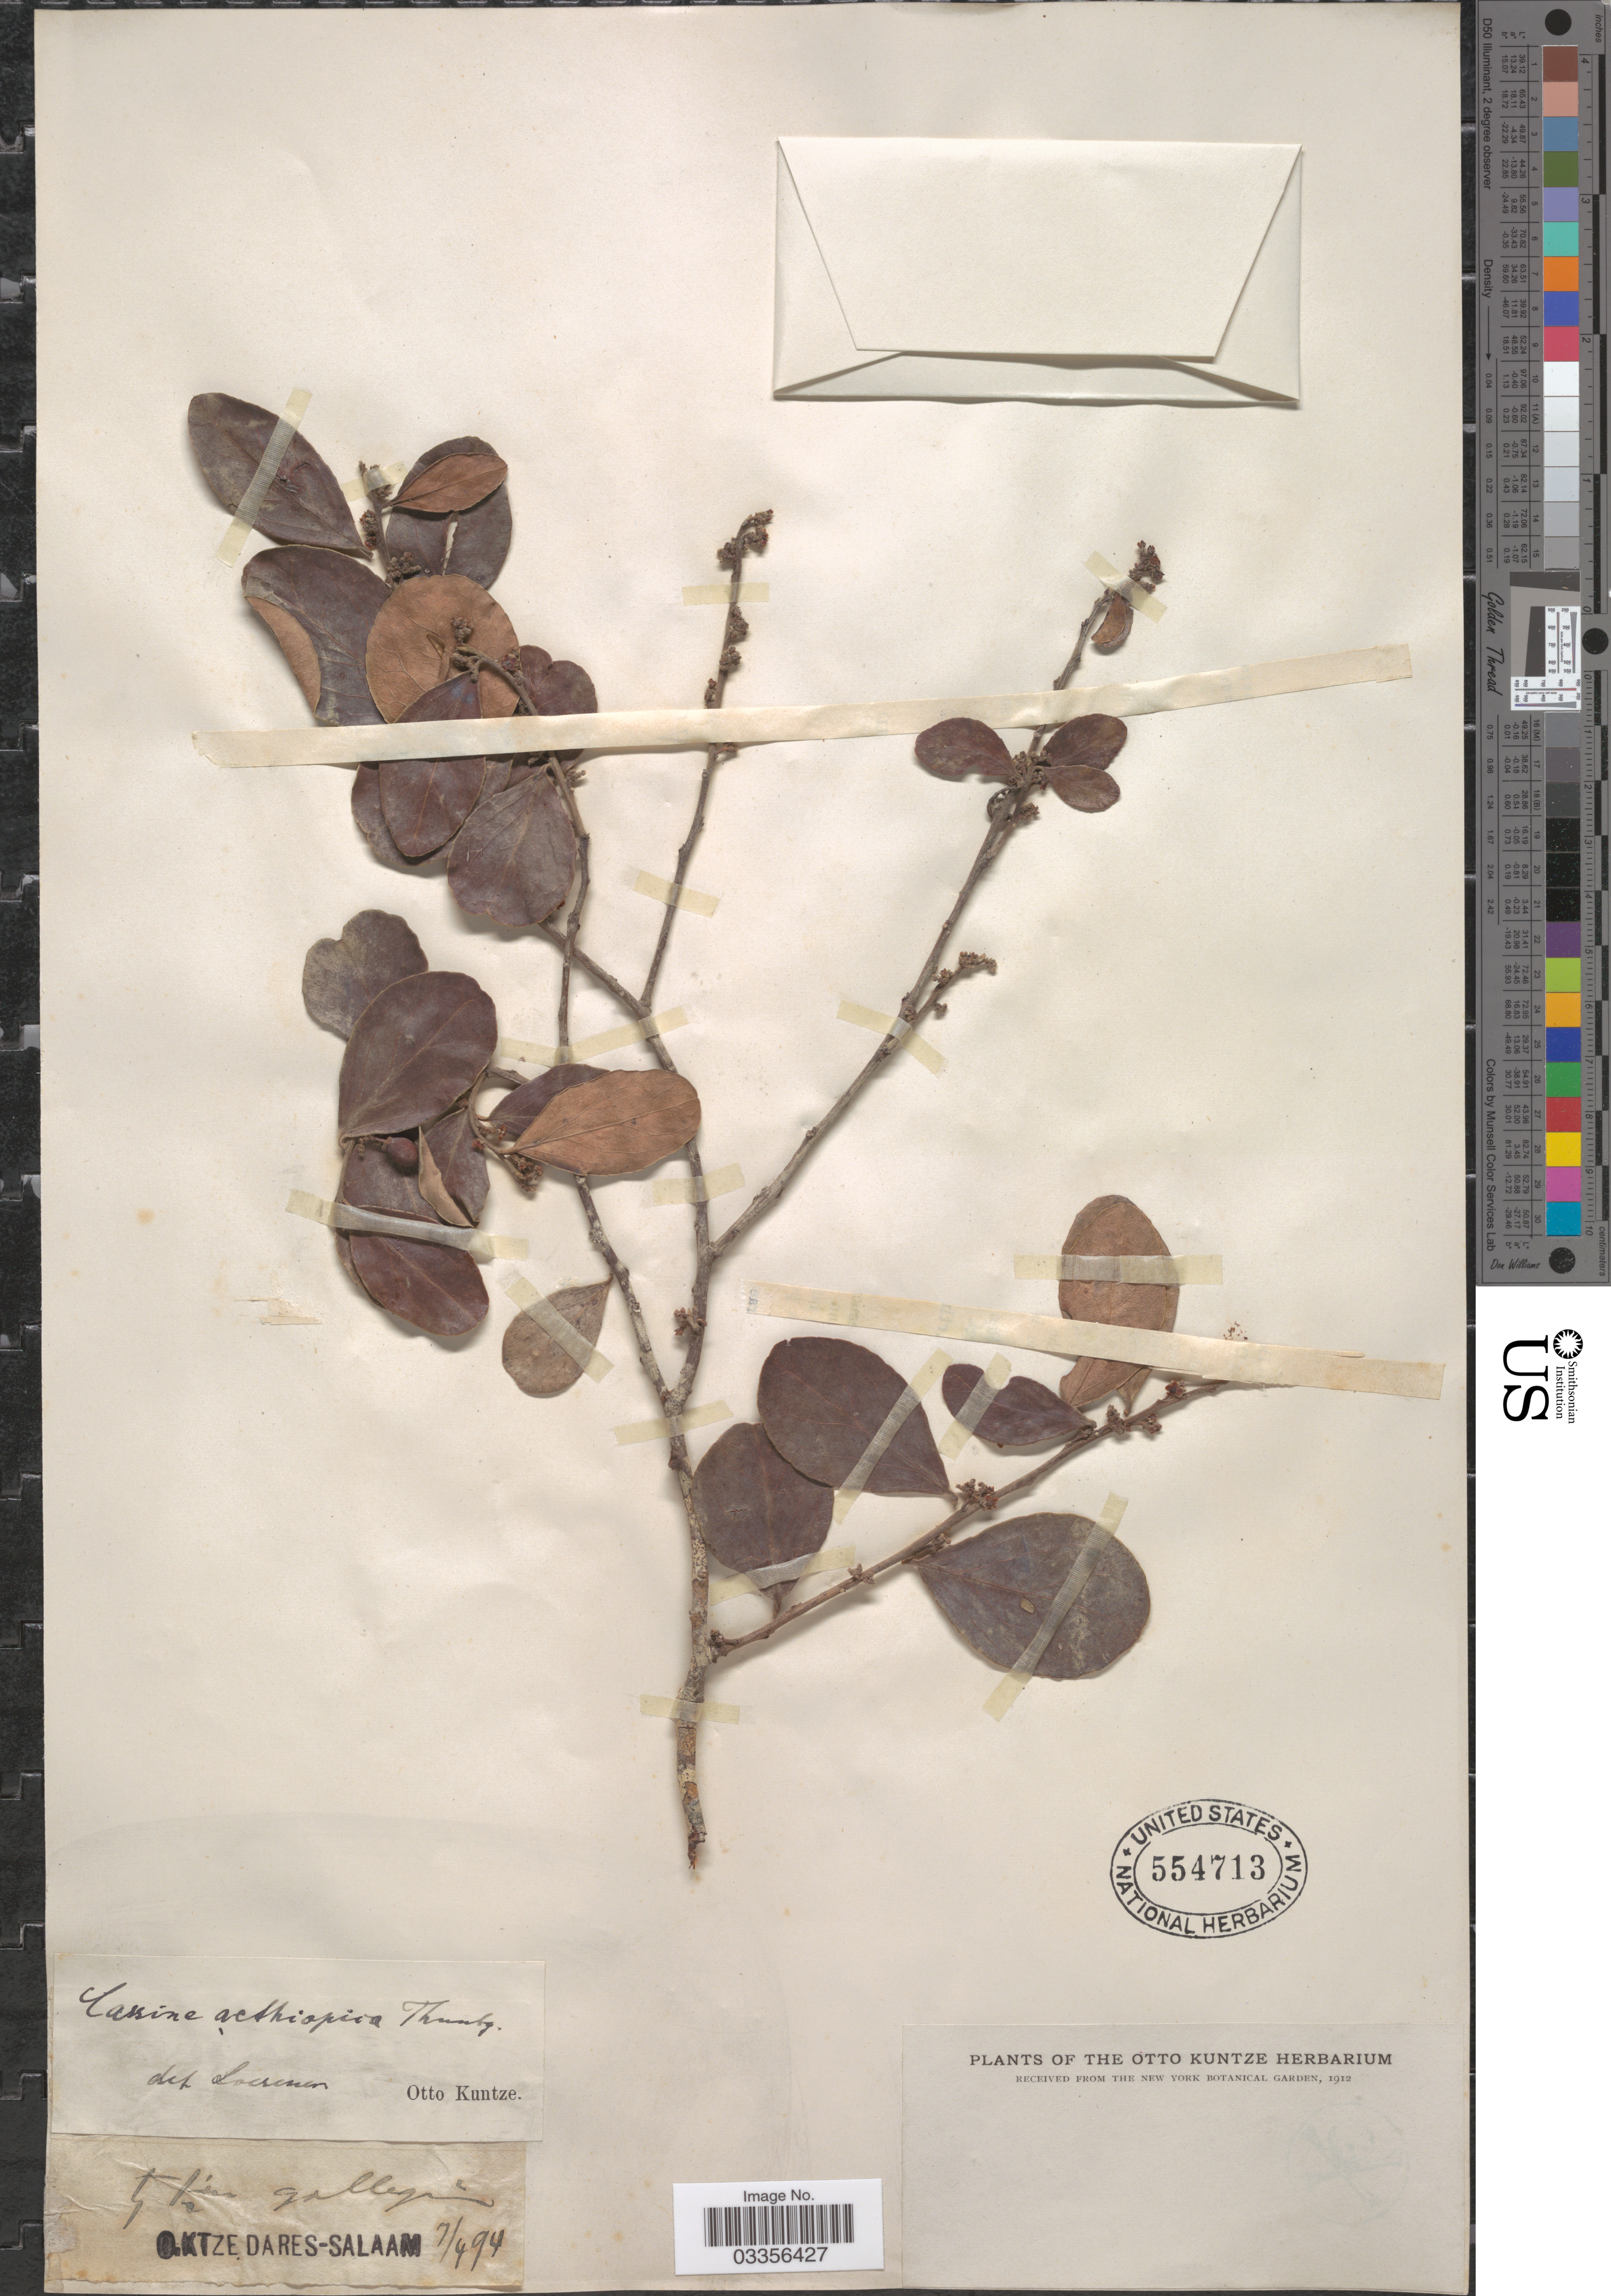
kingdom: Plantae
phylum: Tracheophyta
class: Magnoliopsida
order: Celastrales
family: Celastraceae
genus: Mystroxylon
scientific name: Mystroxylon aethiopicum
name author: (Thunb.) Loes.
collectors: C.E.O. Kuntze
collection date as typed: Transcribed d/m/y: 7/4/94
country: Tanzania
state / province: Dar es Salaam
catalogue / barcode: US 554713